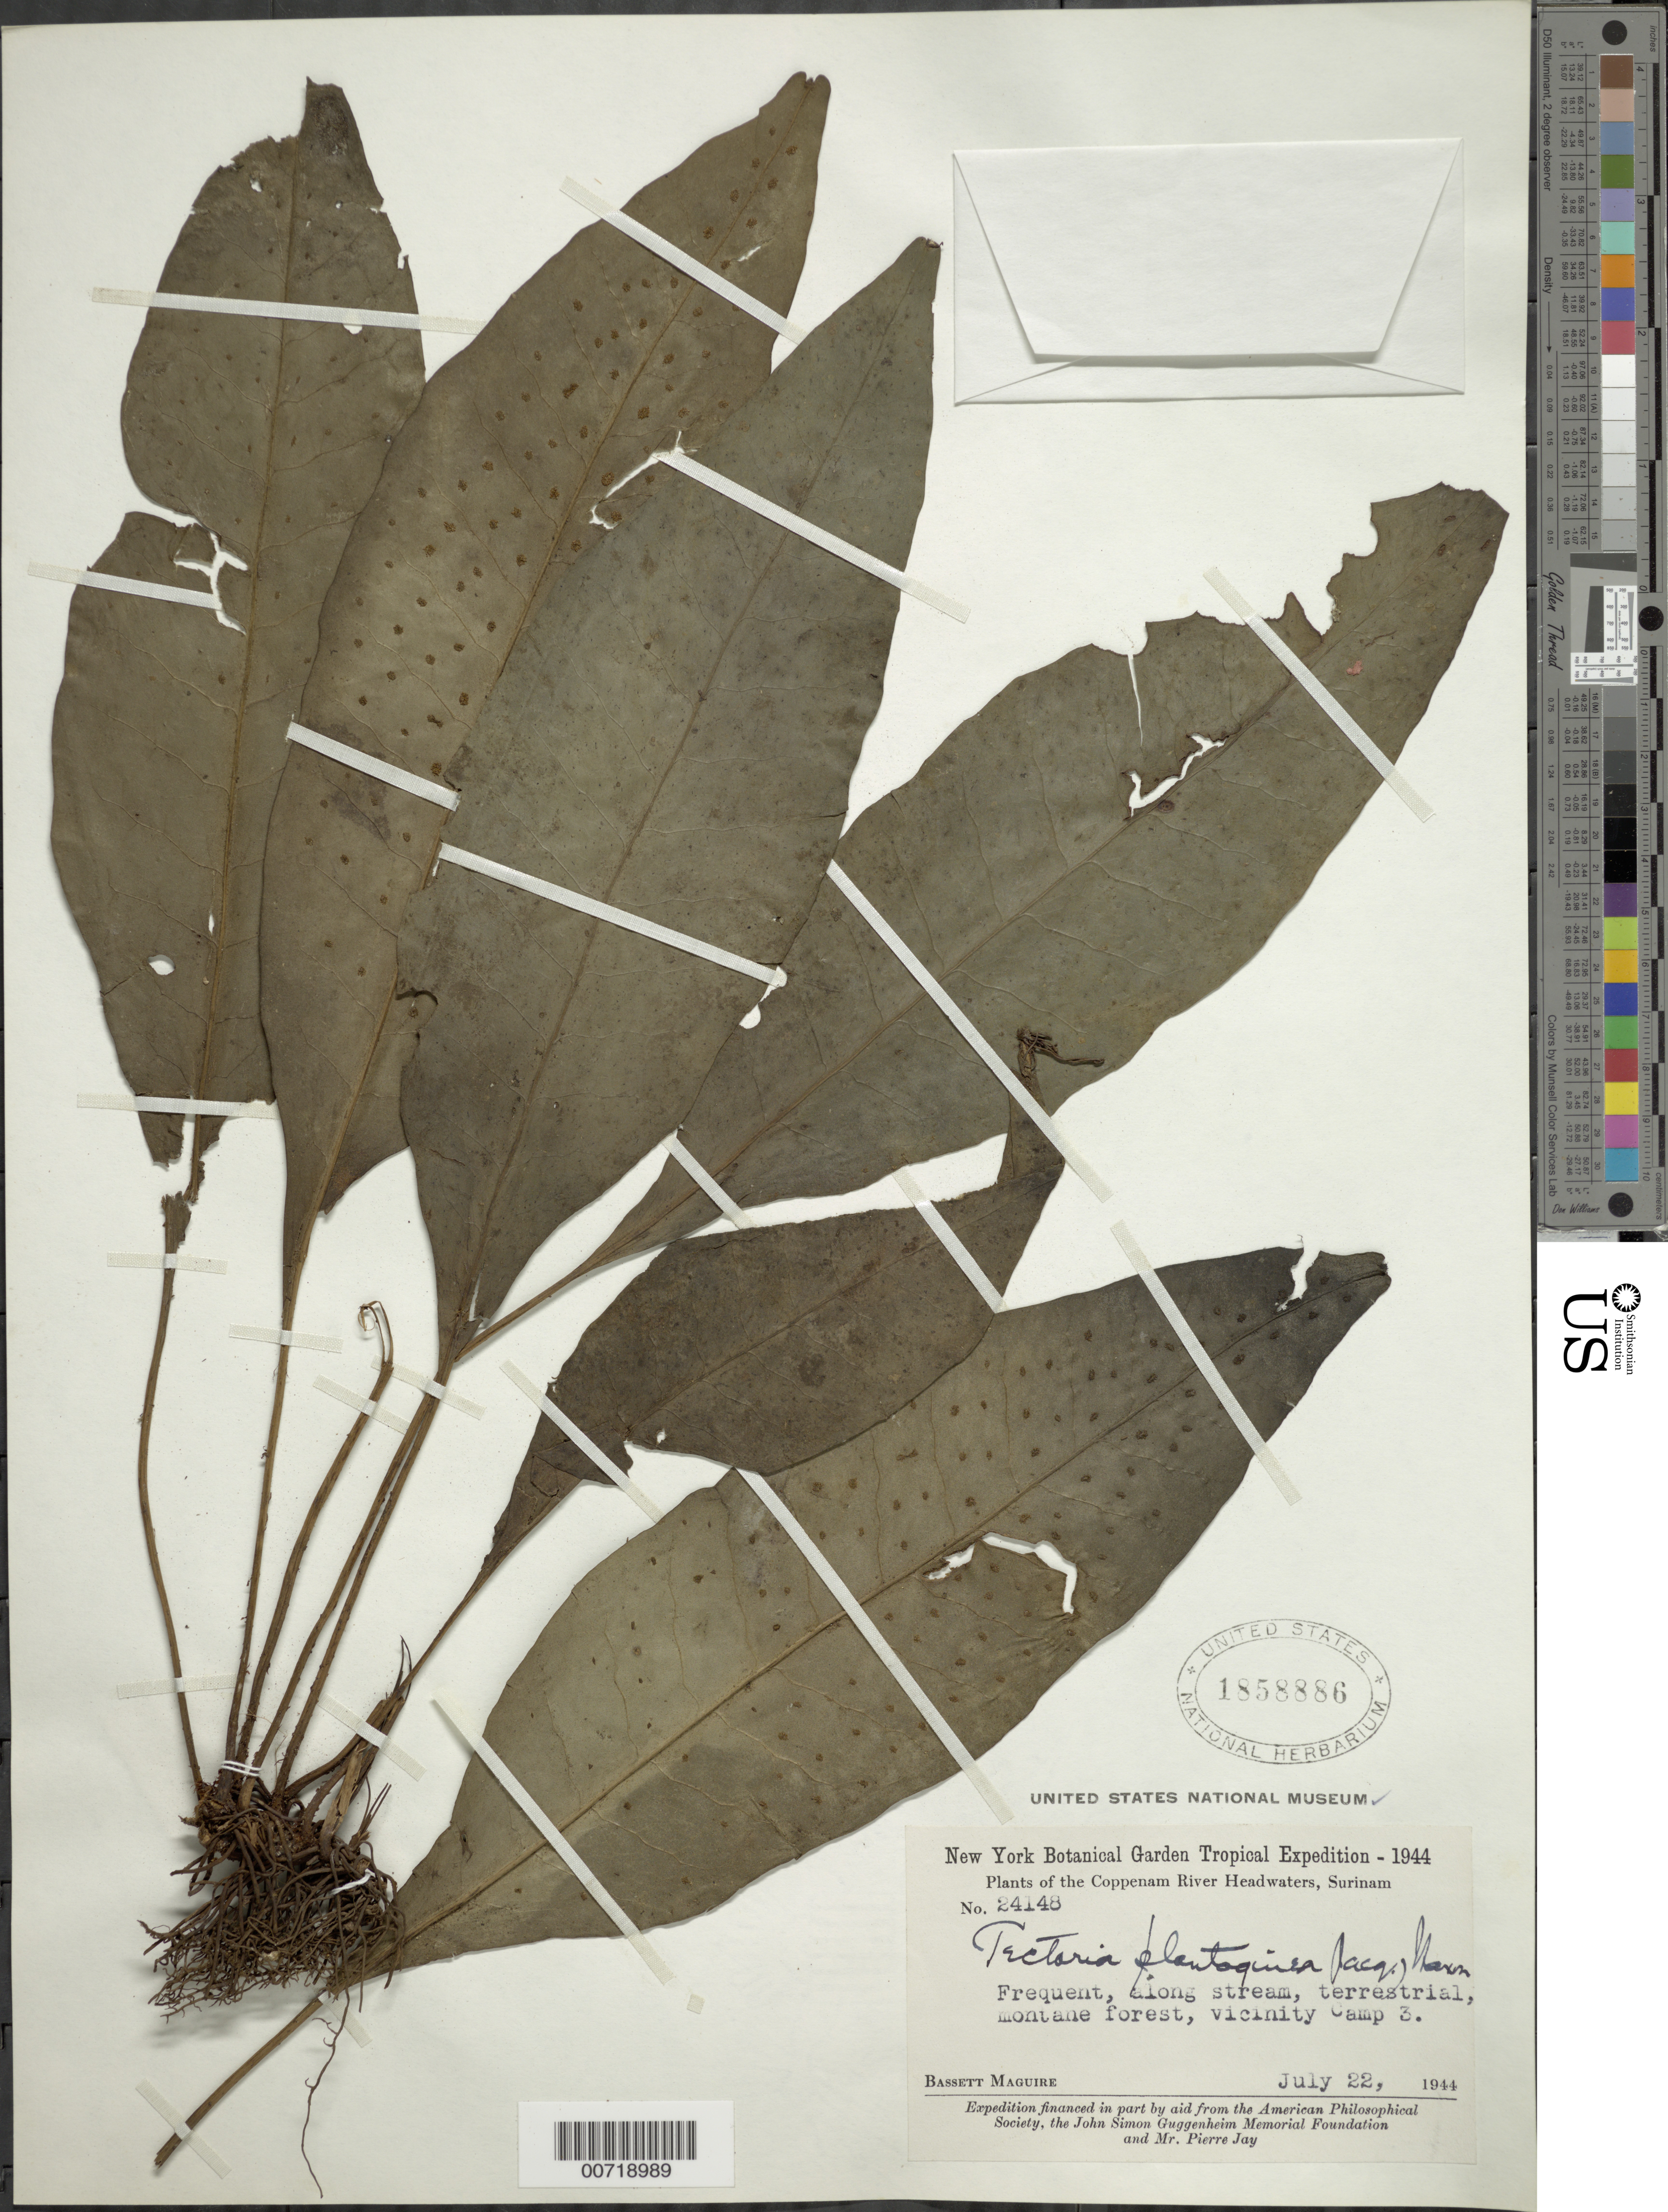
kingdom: Plantae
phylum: Tracheophyta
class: Polypodiopsida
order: Polypodiales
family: Tectariaceae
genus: Tectaria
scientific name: Tectaria plantaginea var. macrocarpa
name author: (Fée) C.V. Morton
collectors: B. Maguire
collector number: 24148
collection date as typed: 22-Jul-44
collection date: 1944-07-22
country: Suriname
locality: Coppename River Headwaters, Kwatta Camp (No. 3)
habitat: Montane forest, along stream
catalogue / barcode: US 1858886